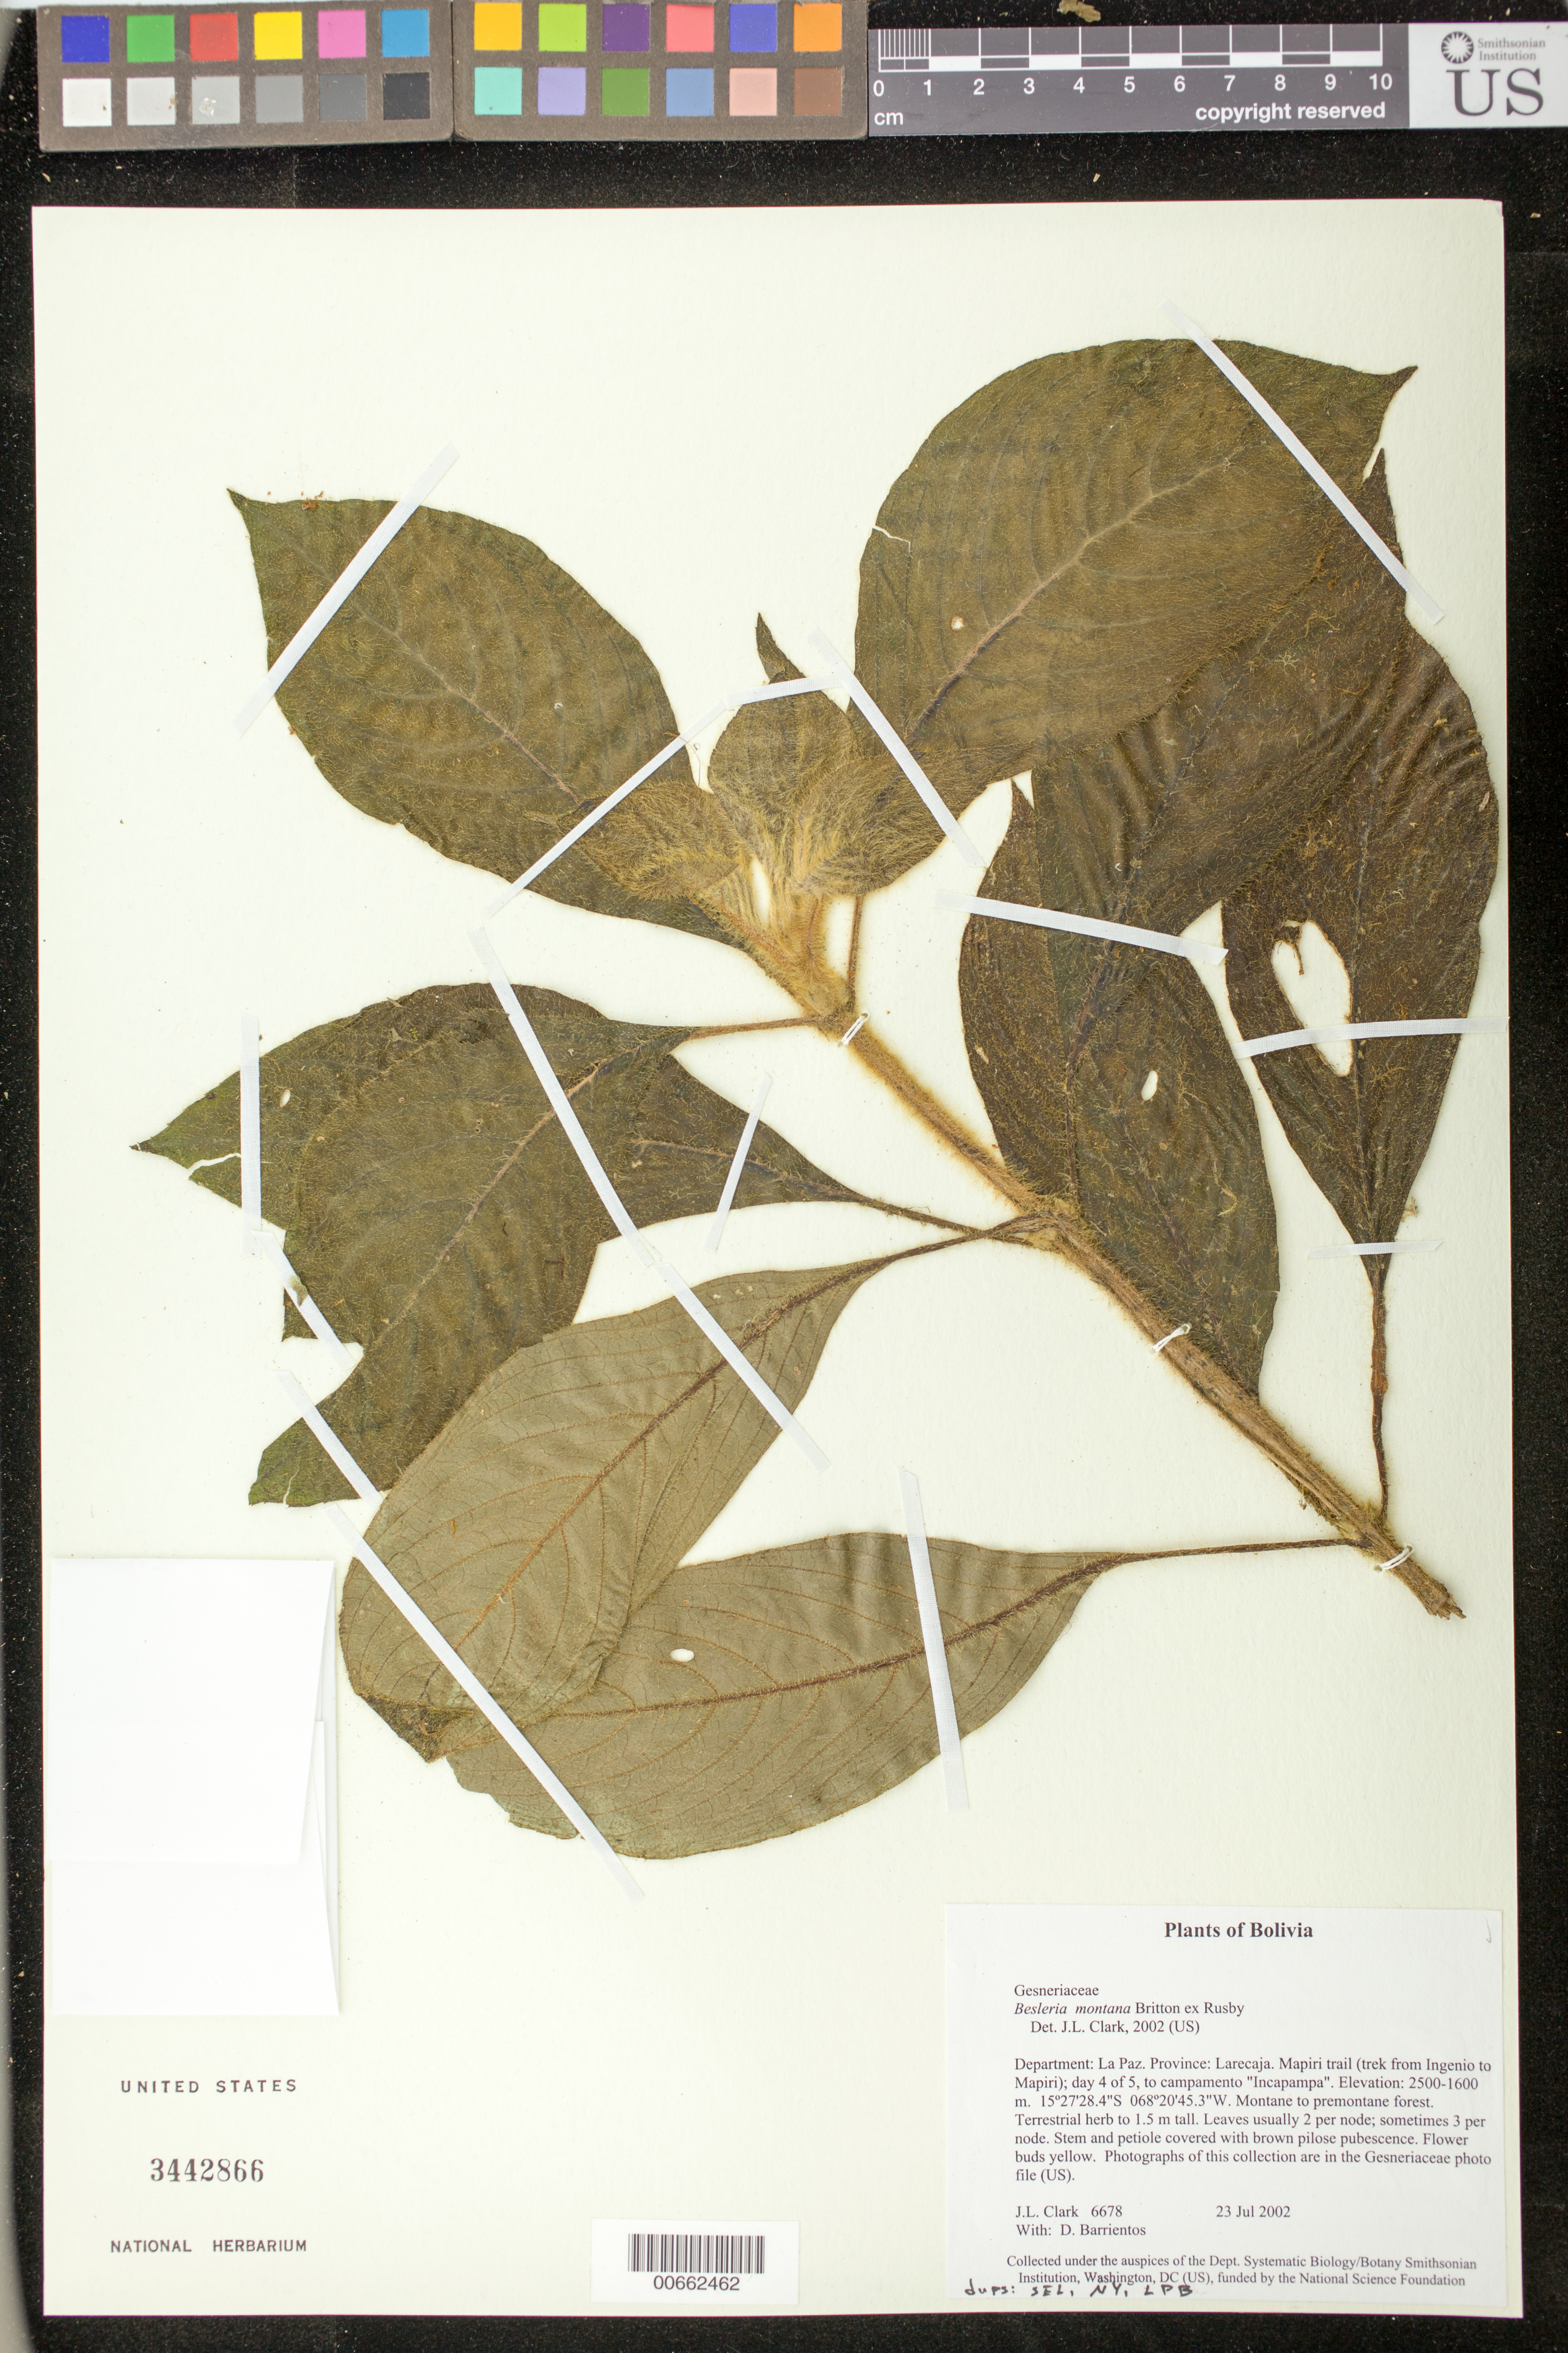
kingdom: Plantae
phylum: Tracheophyta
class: Magnoliopsida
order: Lamiales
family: Gesneriaceae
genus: Besleria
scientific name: Besleria montana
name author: Britton ex Rusby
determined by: Clark, J. L., (SEL), The Marie Selby Botanical Garden (UNITED STATES)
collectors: J. L. Clark & D. Barrientos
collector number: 6678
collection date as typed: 23 Jul 2002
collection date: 2002-07-23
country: Bolivia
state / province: La Paz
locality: Larecaja, Mapiri trail (trek from Ingenio to Mapiri); day 4 of 5, to campamento "Incapampa"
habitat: Montane to premontane forest.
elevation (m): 2500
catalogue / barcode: US 3442866